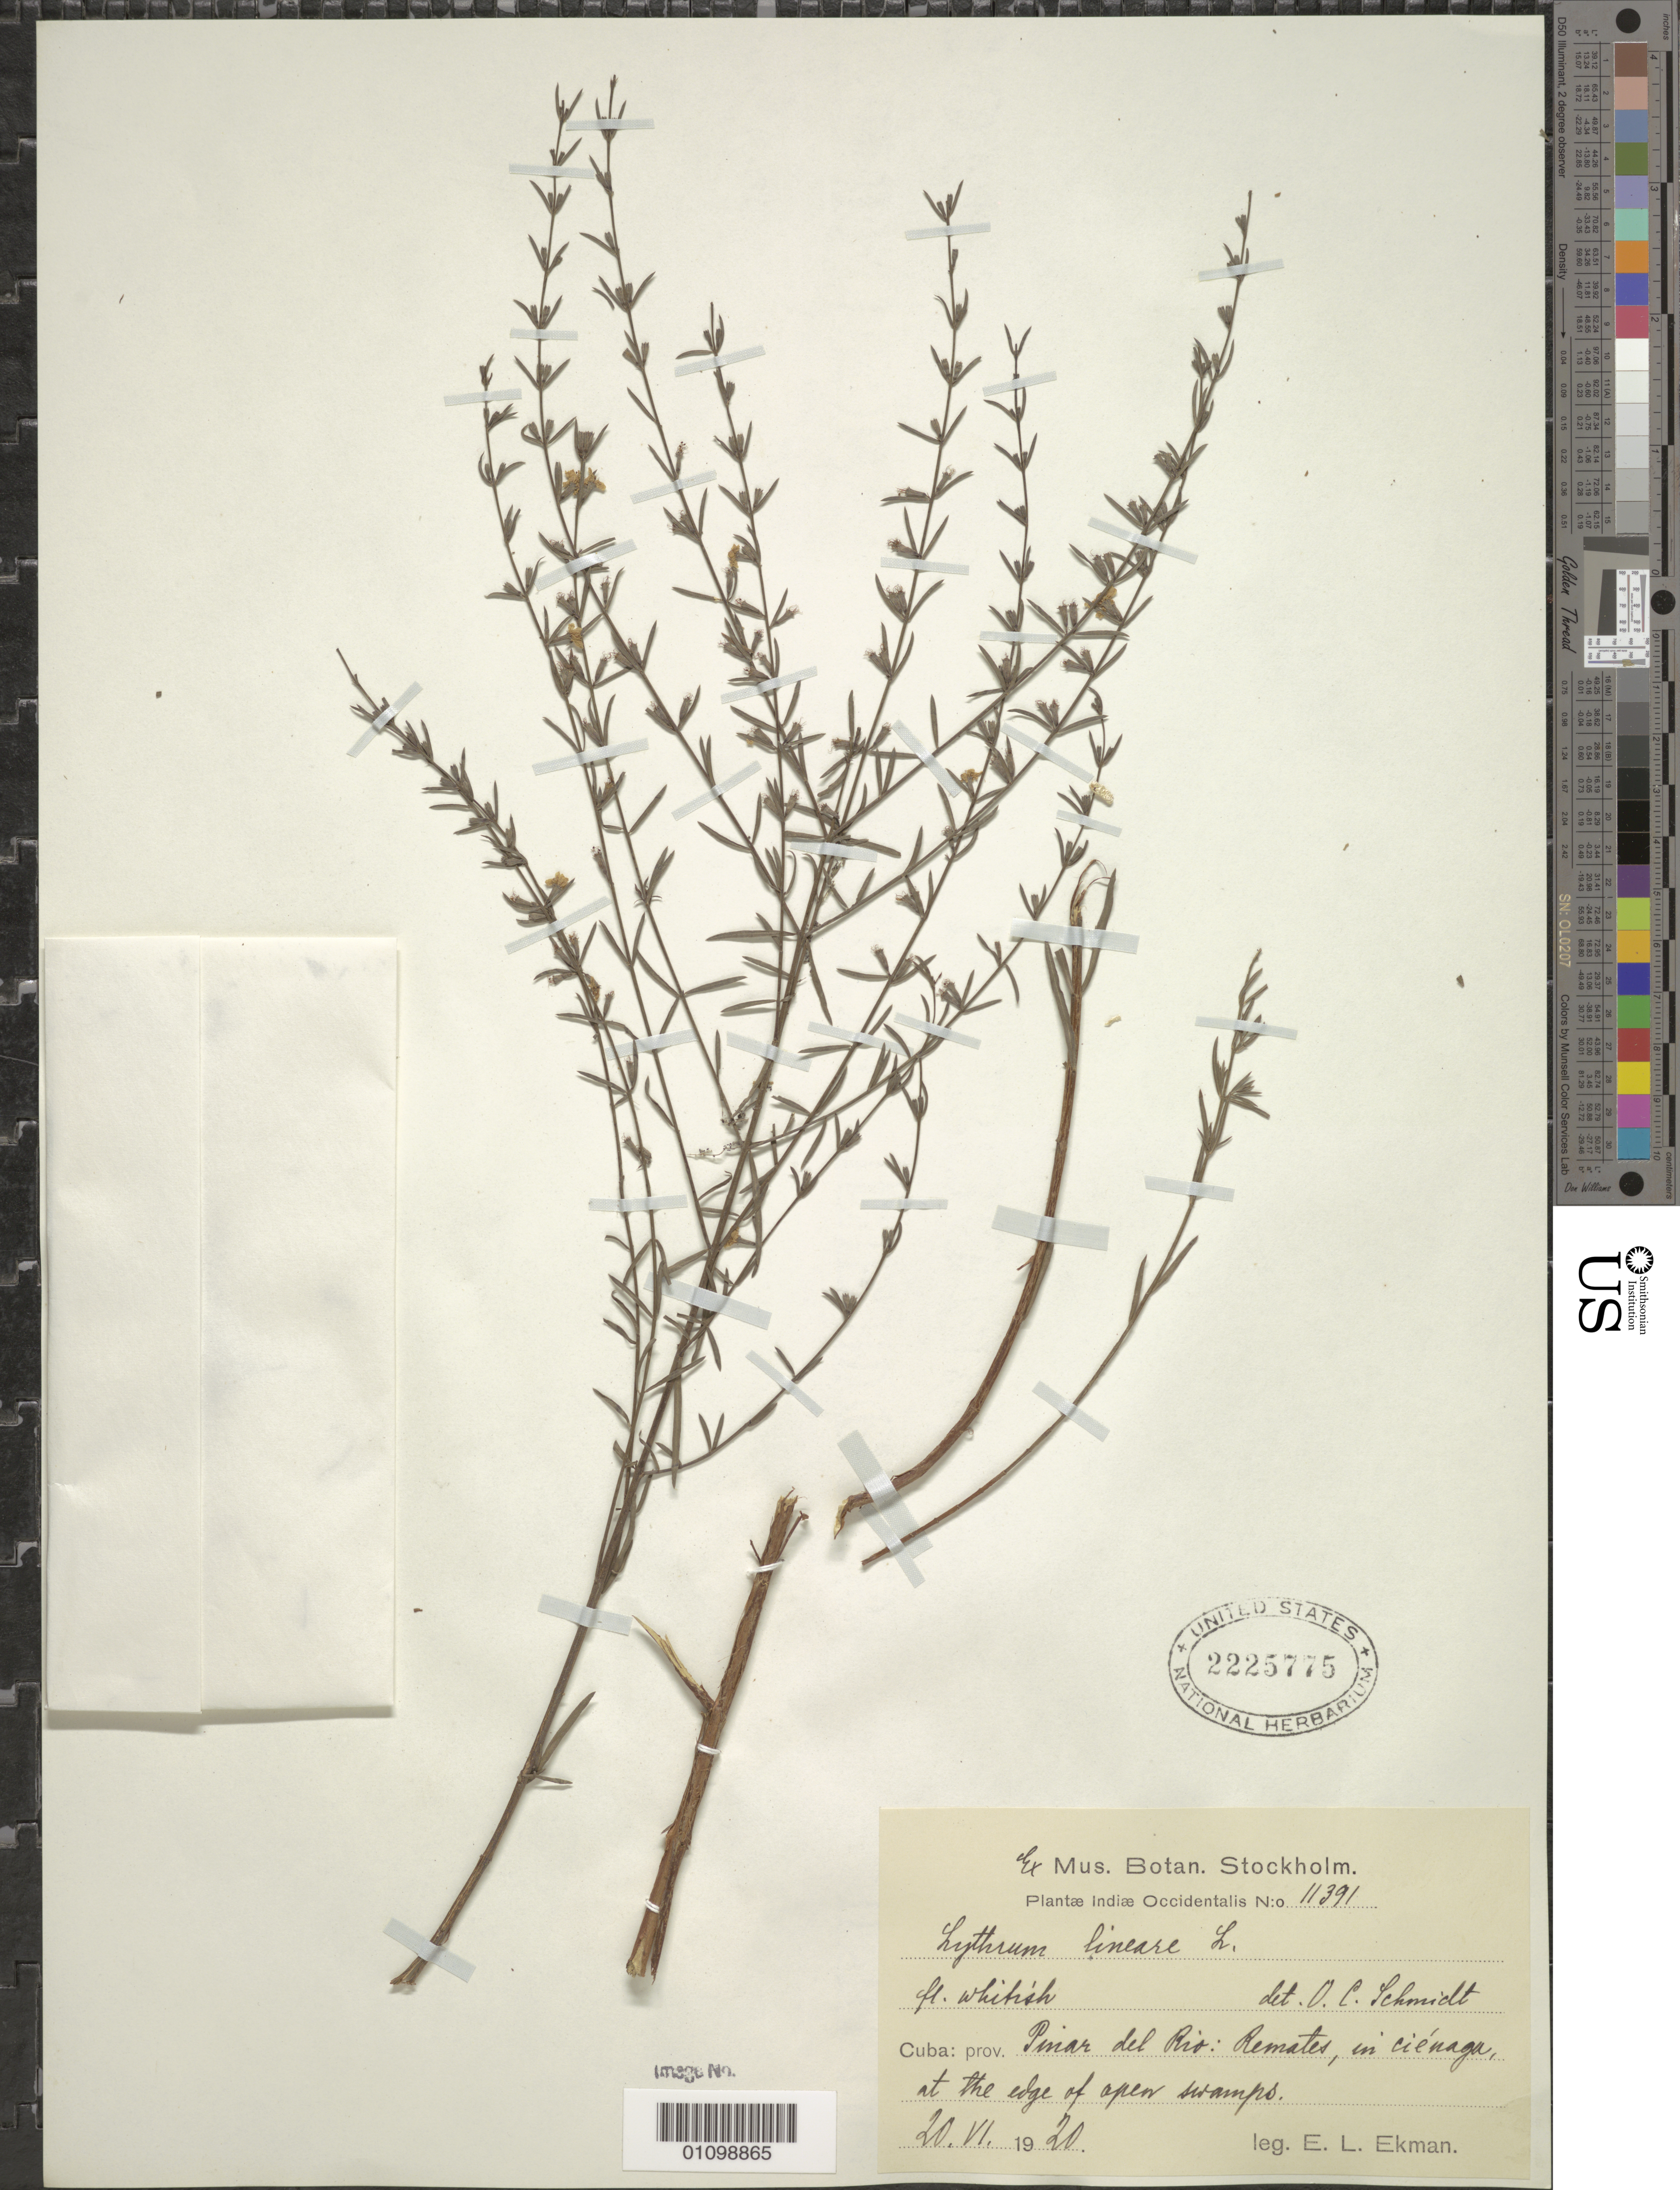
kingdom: Plantae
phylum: Tracheophyta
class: Magnoliopsida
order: Myrtales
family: Lythraceae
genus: Lythrum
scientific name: Lythrum lineare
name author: L.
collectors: E. L. Ekman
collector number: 11391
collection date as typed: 20 Jun 1920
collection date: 1920-06-20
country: Cuba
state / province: Pinar del Rio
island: Cuba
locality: Remates, in cienaga, at the edge of open swamps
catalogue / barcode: US 2225775